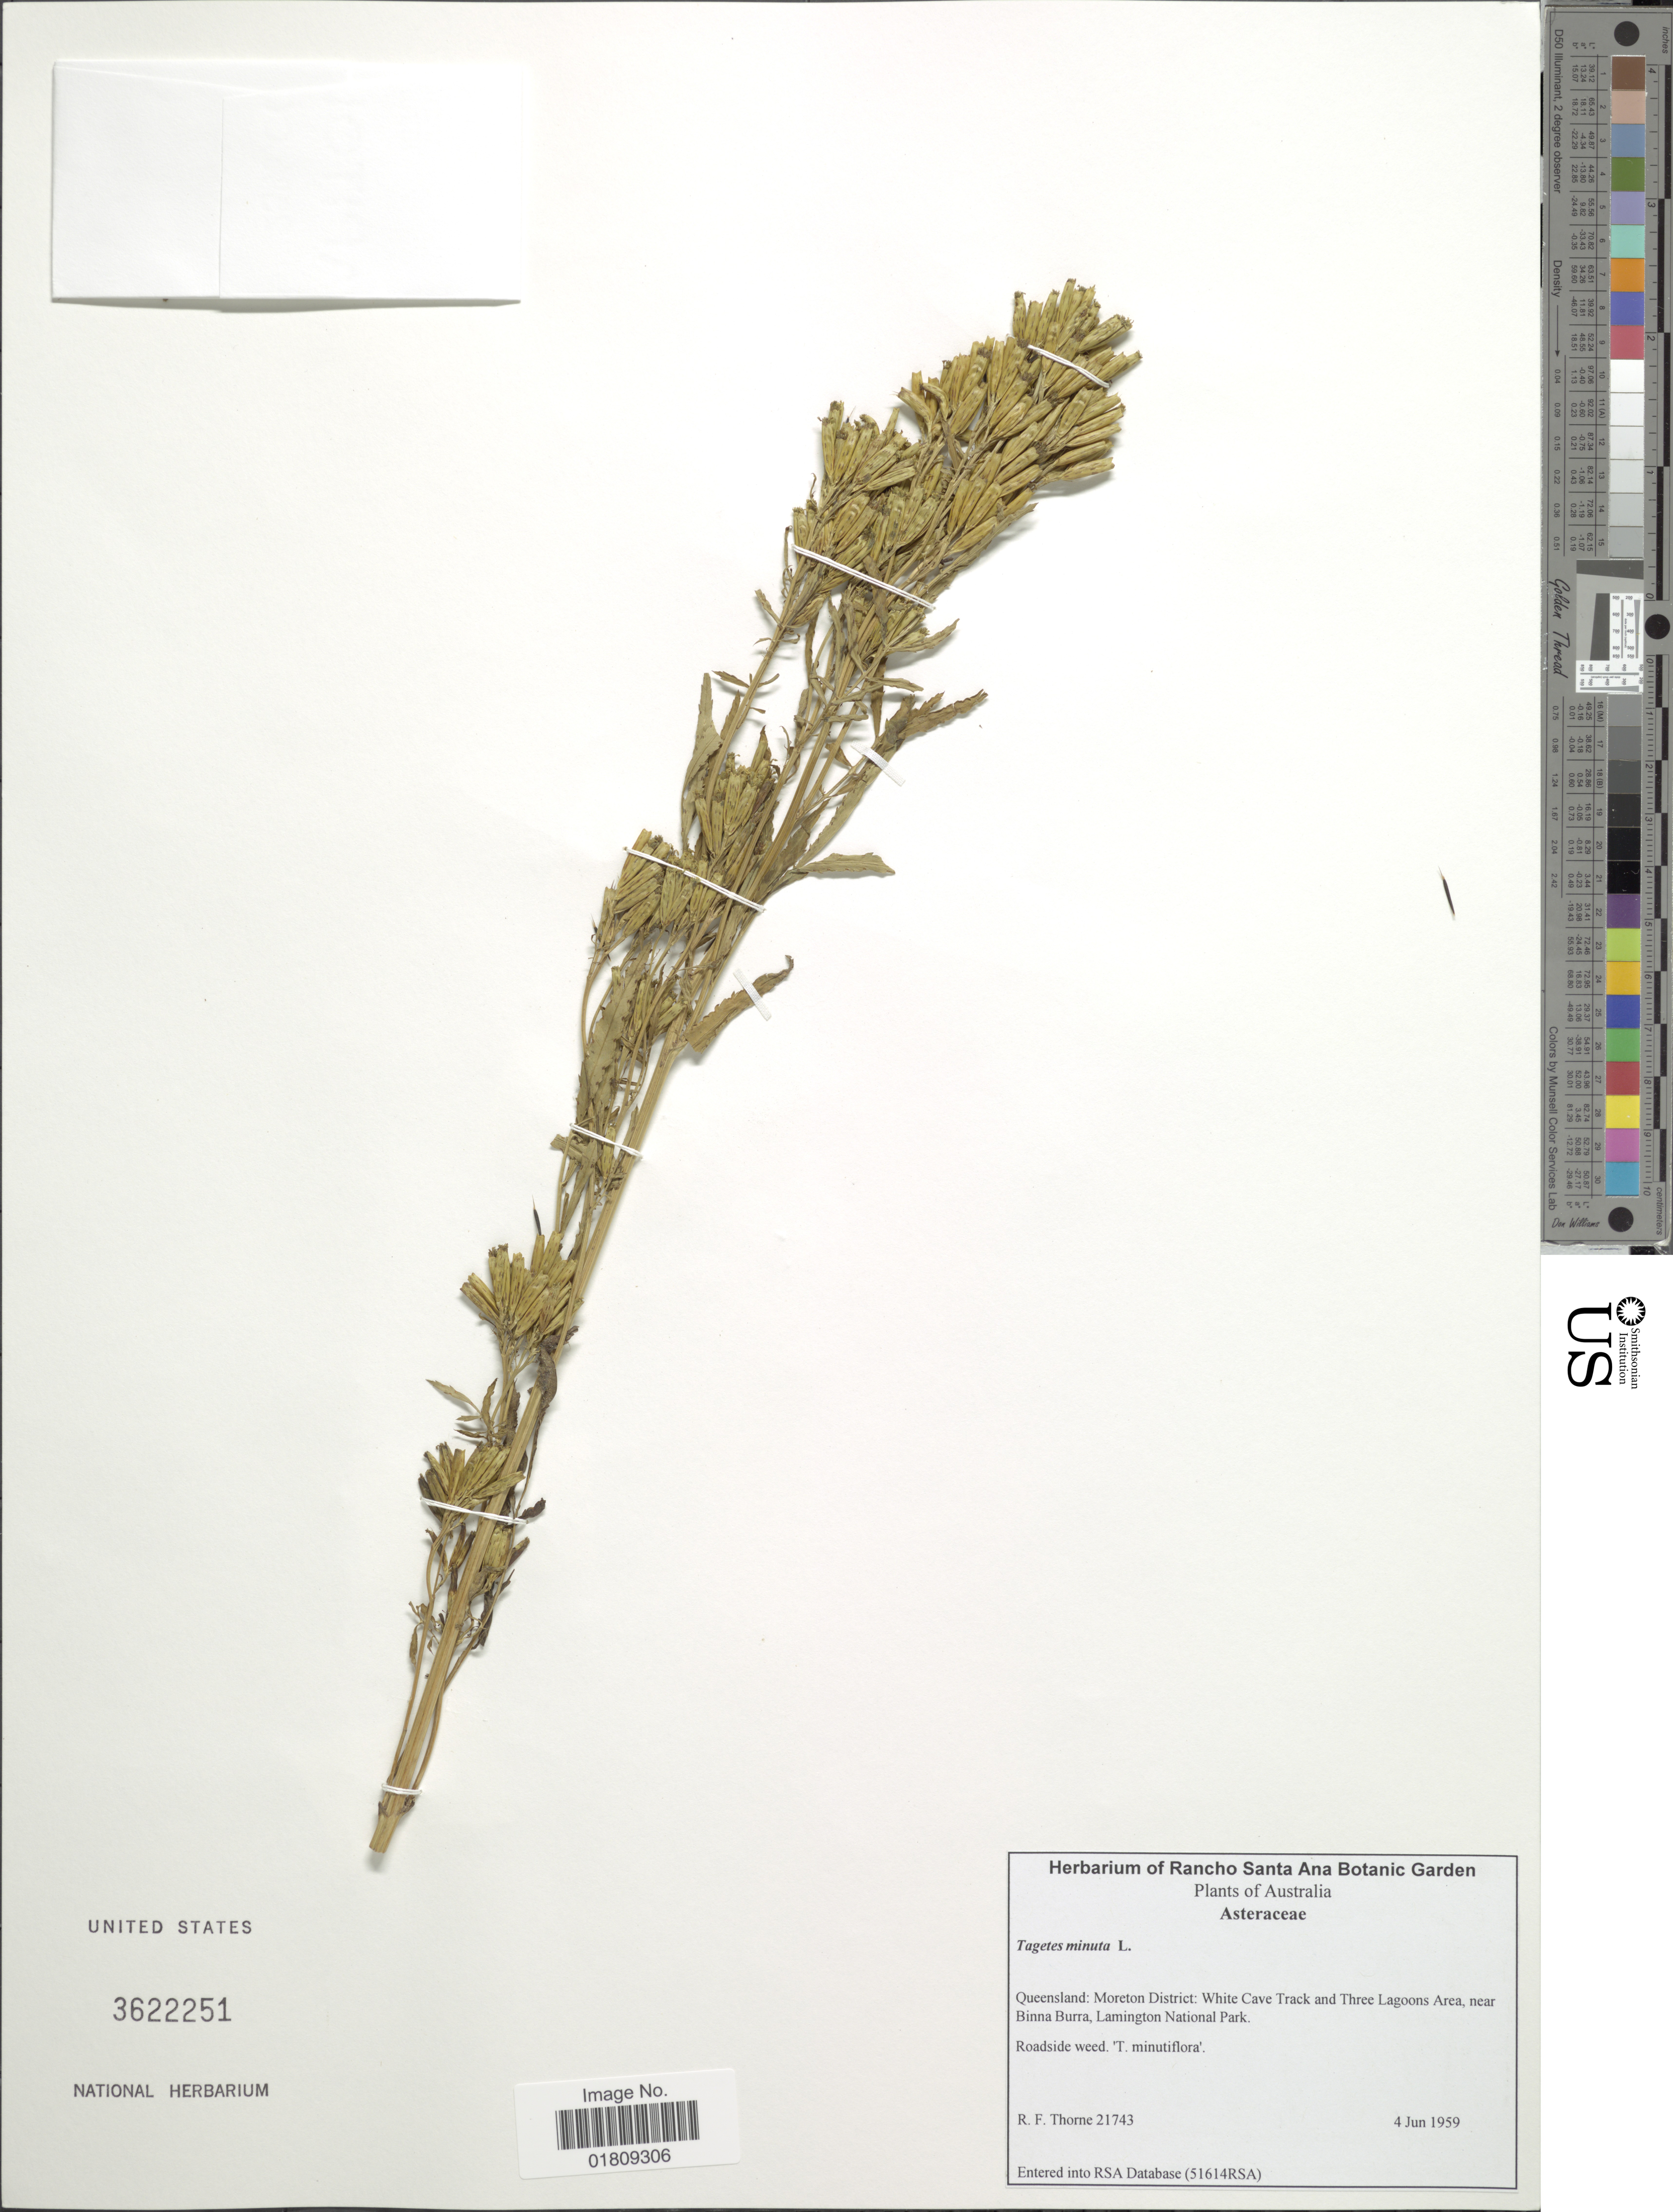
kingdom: Plantae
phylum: Tracheophyta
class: Magnoliopsida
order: Asterales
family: Asteraceae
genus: Tagetes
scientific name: Tagetes minuta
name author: L.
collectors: R. F. Thorne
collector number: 21743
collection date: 1959-06-04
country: Australia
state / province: Queensland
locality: Moreton District, White Cave Track and Three Lagoons Area, near Binna Burra, Lamington National Park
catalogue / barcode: US 3622251